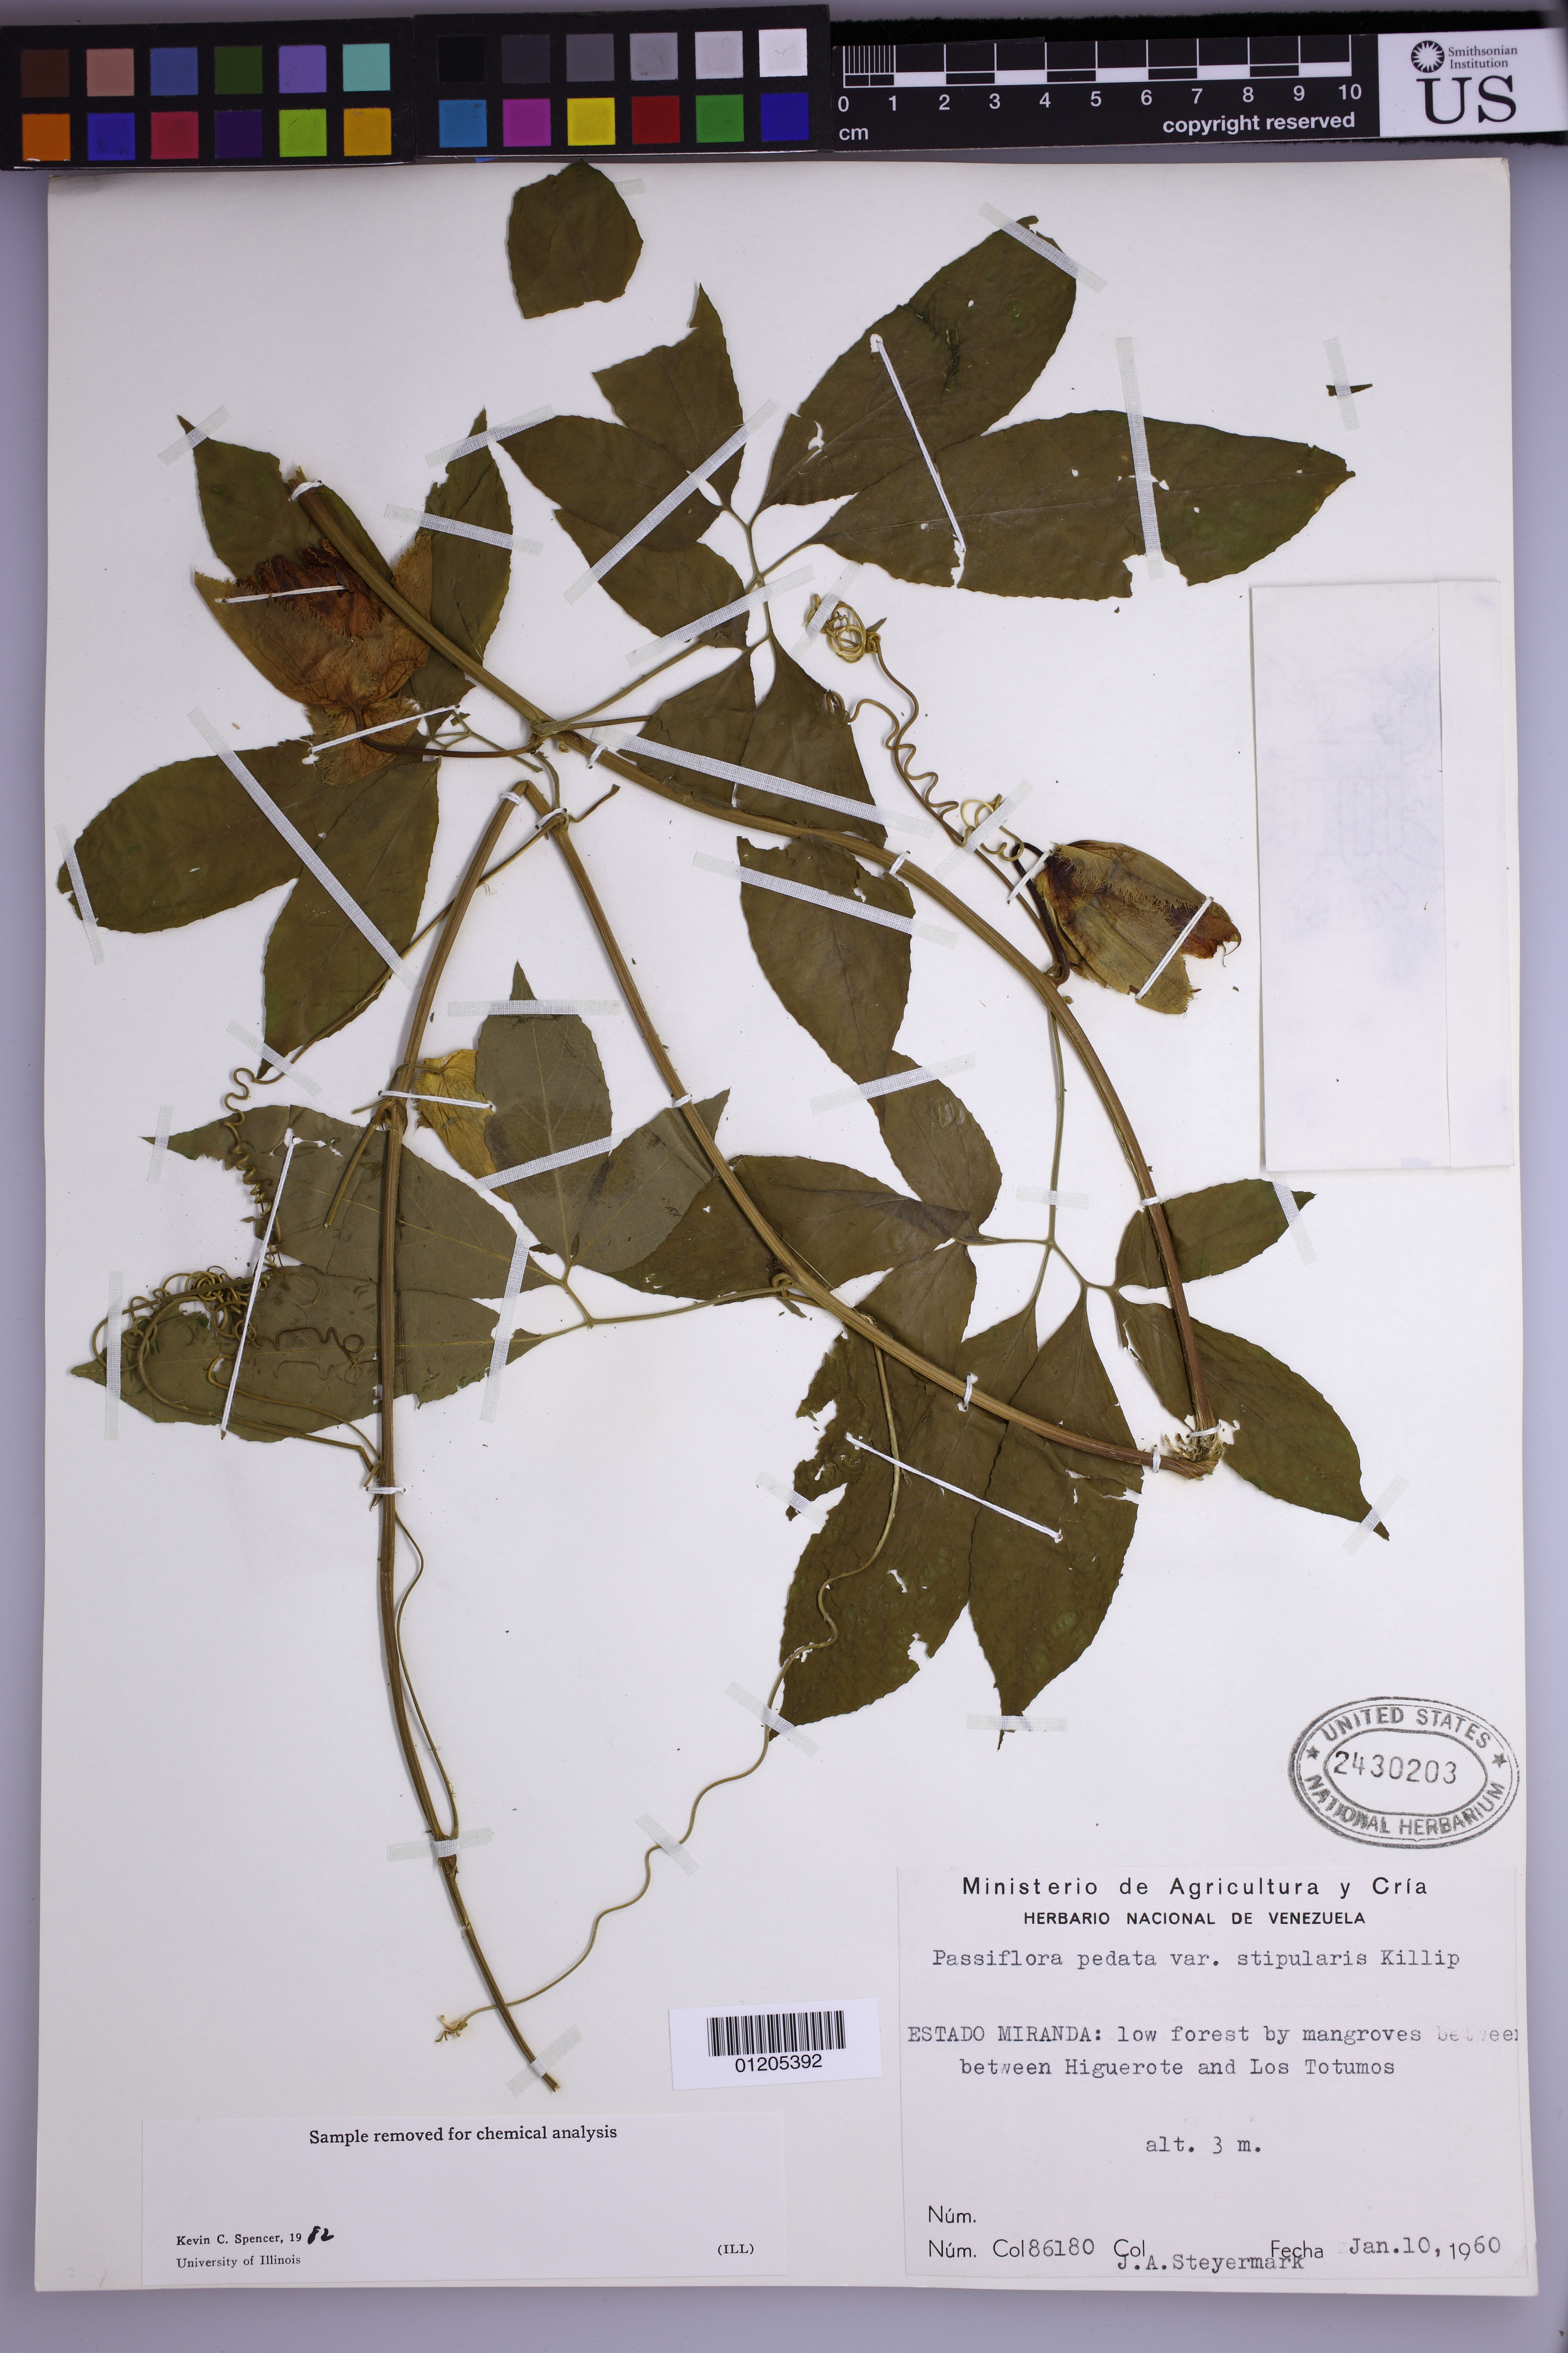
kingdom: Plantae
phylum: Tracheophyta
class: Magnoliopsida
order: Malpighiales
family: Passifloraceae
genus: Passiflora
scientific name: Passiflora pedata var. stipularis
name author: (Killip) Killip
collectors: J. Steyermark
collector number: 86180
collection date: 1960-01-10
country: Venezuela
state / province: Miranda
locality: low forest by mangroves between Higuerote and Los Totumos.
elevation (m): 3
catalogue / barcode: US 2430203